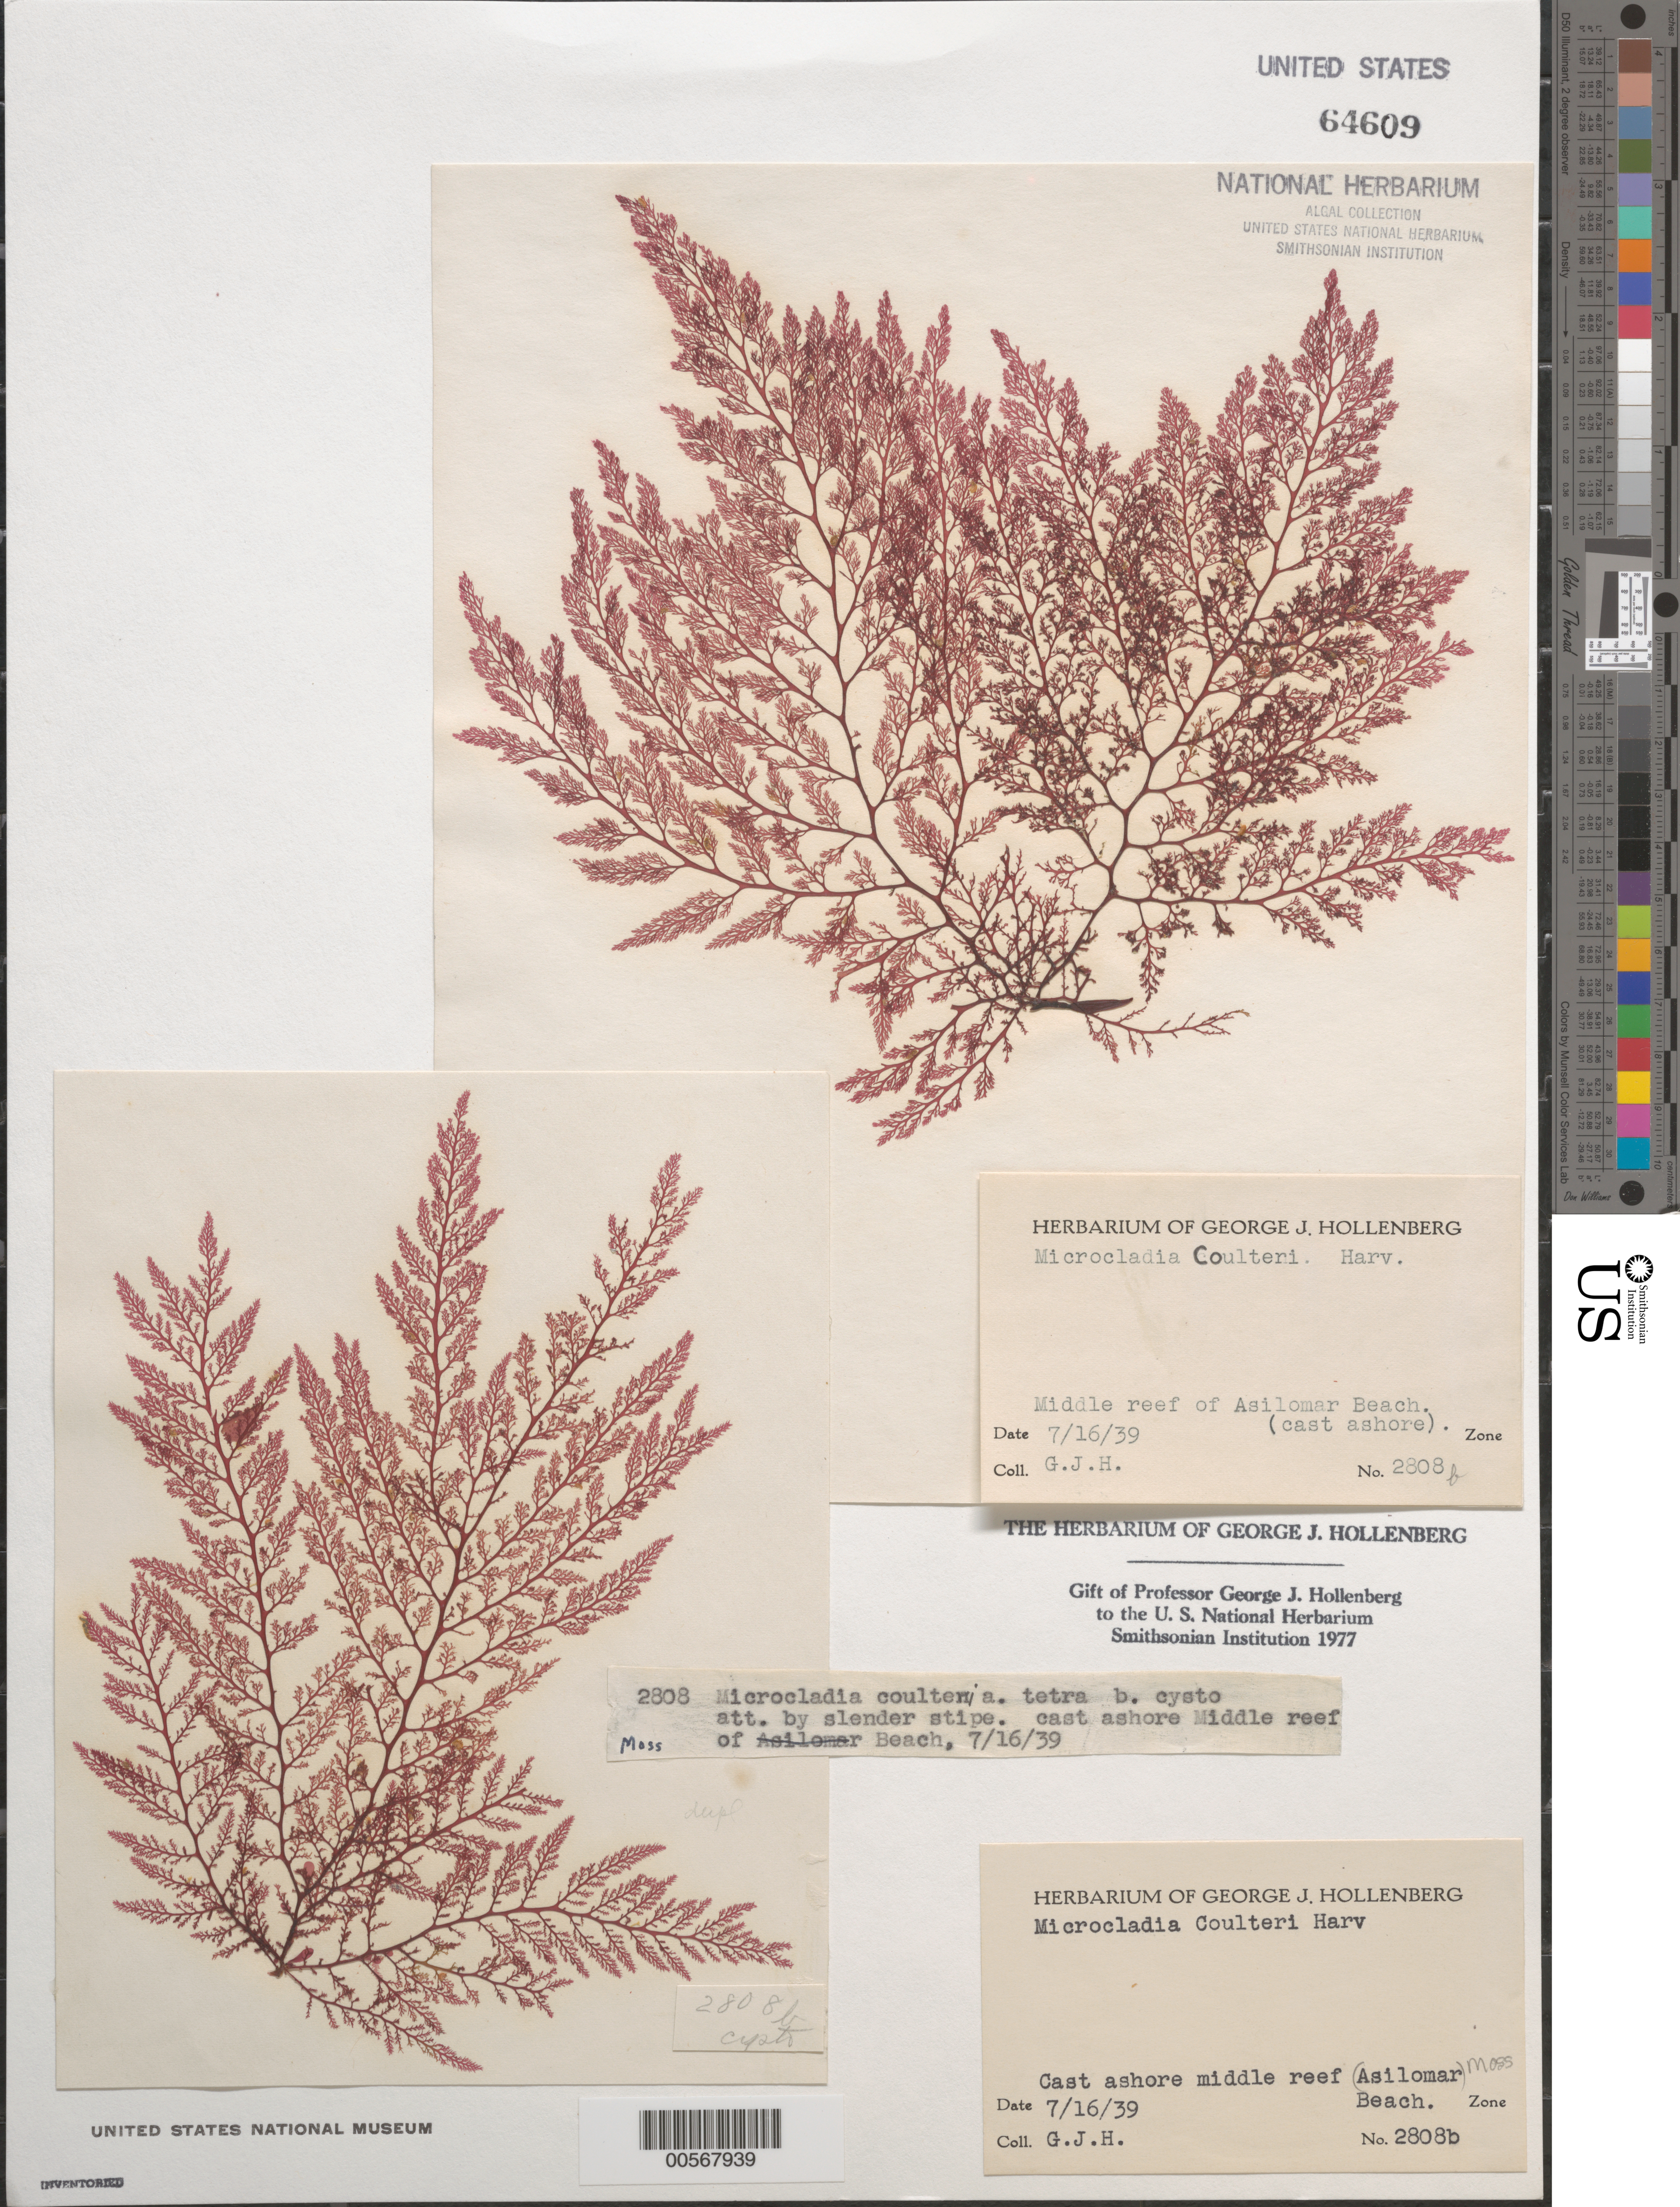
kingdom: Plantae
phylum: Rhodophyta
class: Florideophyceae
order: Ceramiales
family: Ceramiaceae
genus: Microcladia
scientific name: Microcladia coulteri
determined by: Hollenberg, George J.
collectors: G. Hollenberg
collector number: GJH 2808b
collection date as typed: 16 Jul 1939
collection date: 1939-07-16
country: United States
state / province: California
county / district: Monterey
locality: Middle Reef of Moss Beach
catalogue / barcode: US 64609